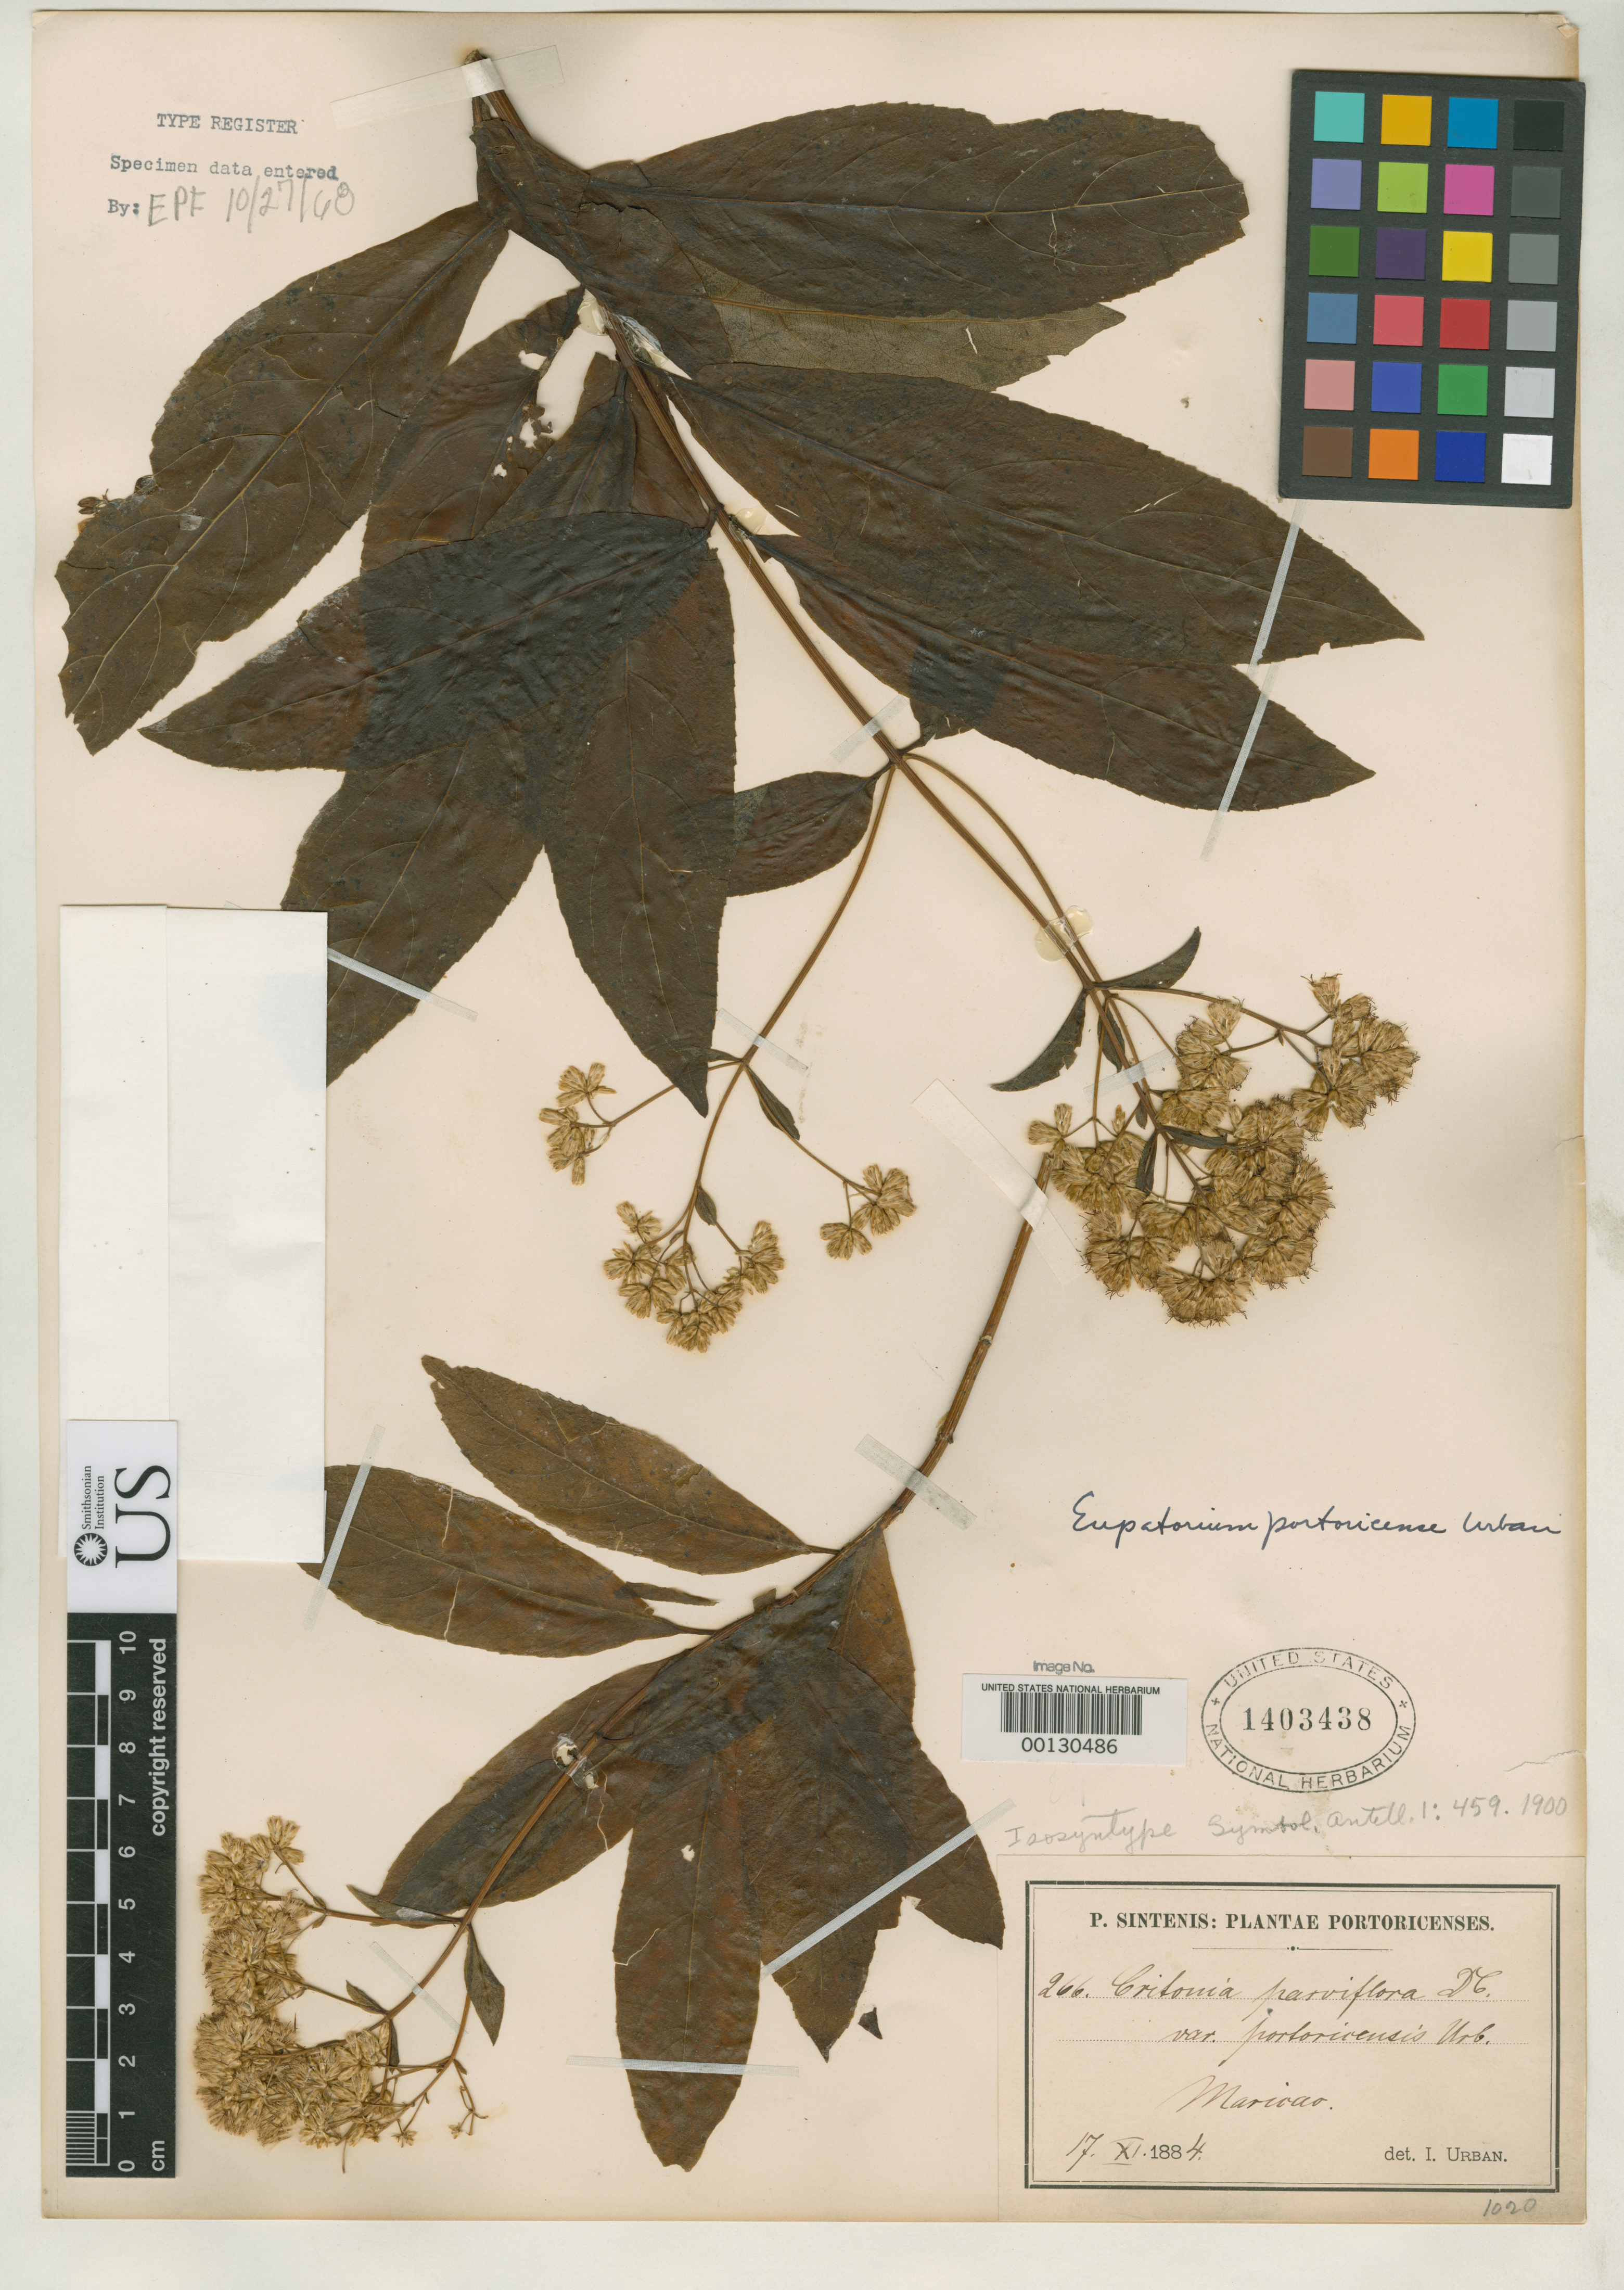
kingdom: Plantae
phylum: Tracheophyta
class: Magnoliopsida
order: Asterales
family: Asteraceae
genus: Eupatorium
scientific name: Eupatorium parviflora var. portoricense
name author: Urb.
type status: Syntype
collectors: P. Sintenis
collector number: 266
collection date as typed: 17 Nov 1884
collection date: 1884-11-17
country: Puerto Rico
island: Greater Antilles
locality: Marioco.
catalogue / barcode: US 1403438